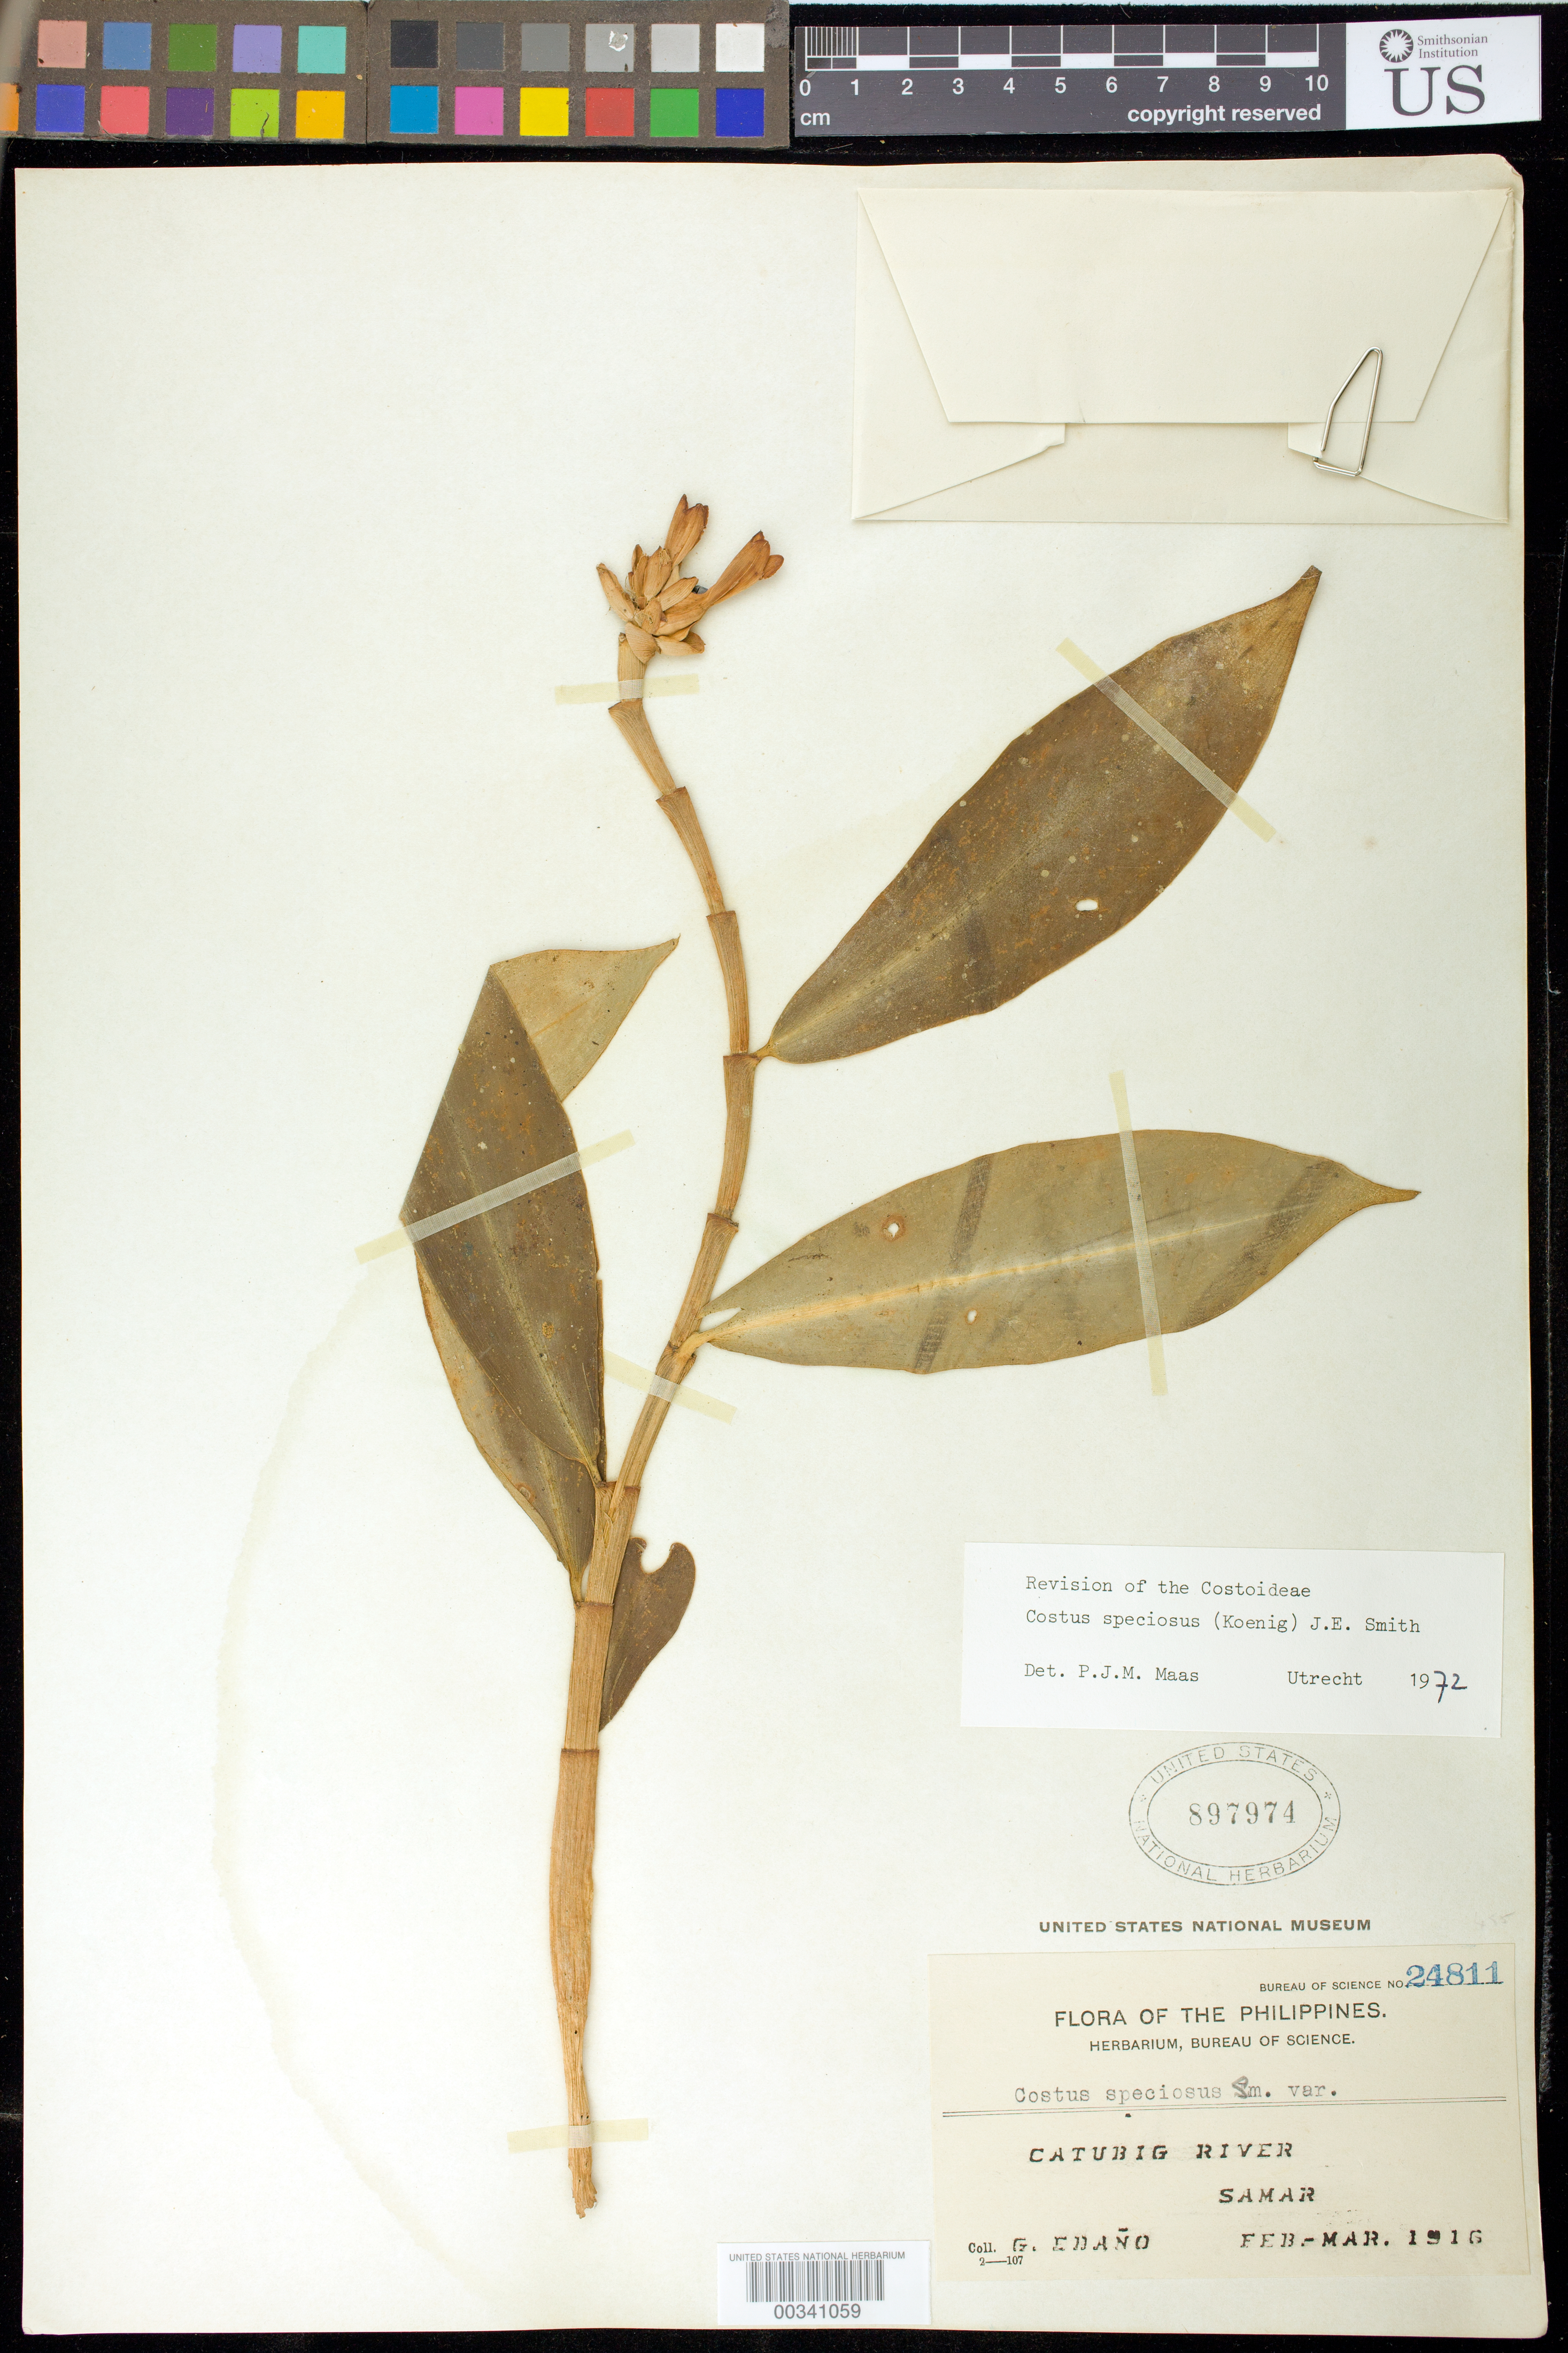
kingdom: Plantae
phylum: Tracheophyta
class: Liliopsida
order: Zingiberales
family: Costaceae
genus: Hellenia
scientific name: Hellenia speciosa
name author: (J. Koenig) S.R. Dutta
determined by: (US) Smithsonian Institution - National Museum of Natural History - Department of Botany (UNITED STATES)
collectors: G. E. Edaño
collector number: Bur. Sci. 24811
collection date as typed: Feb 1916 to -- Mar 1916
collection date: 1916-02/1916-03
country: Philippines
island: Samar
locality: Catubig river, samar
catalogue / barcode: US 897974